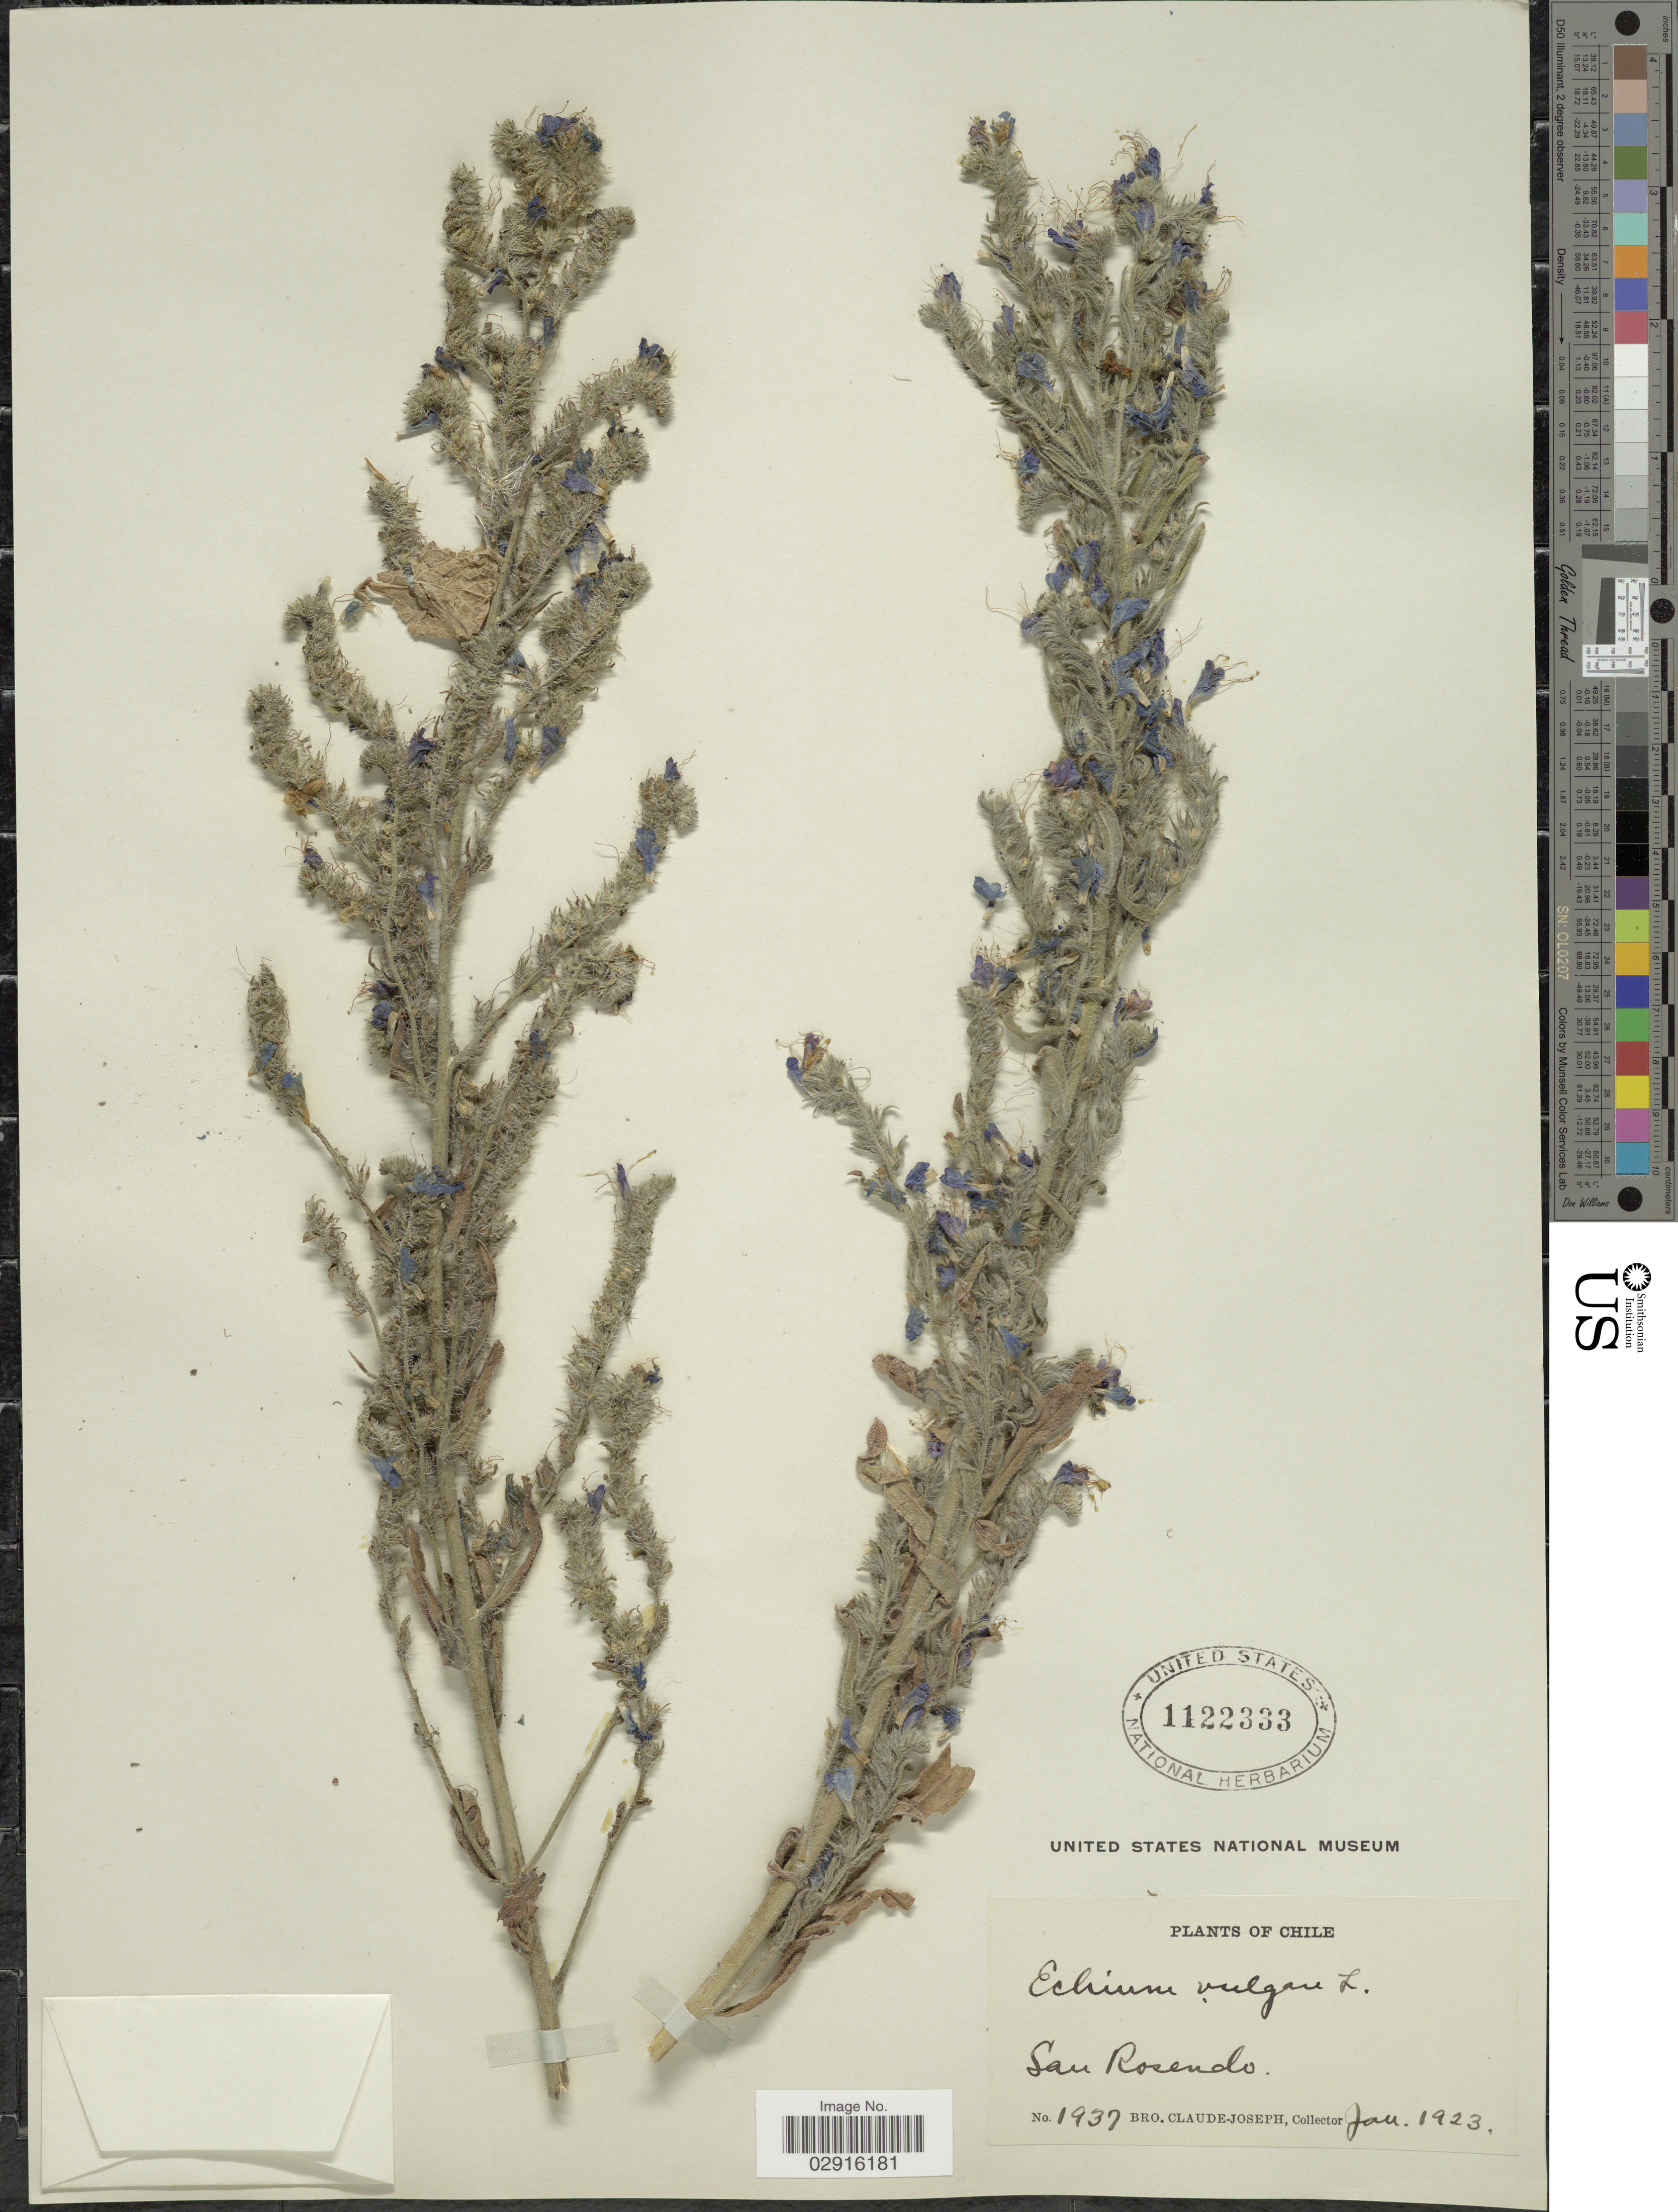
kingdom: Plantae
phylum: Tracheophyta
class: Magnoliopsida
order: Boraginales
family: Boraginaceae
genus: Echium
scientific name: Echium vulgare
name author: L.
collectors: Bro. Claude-Joseph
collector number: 1937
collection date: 1923-01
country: Chile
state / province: Bio-Bío (VIII)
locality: San Rosendo.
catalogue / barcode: US 1122333